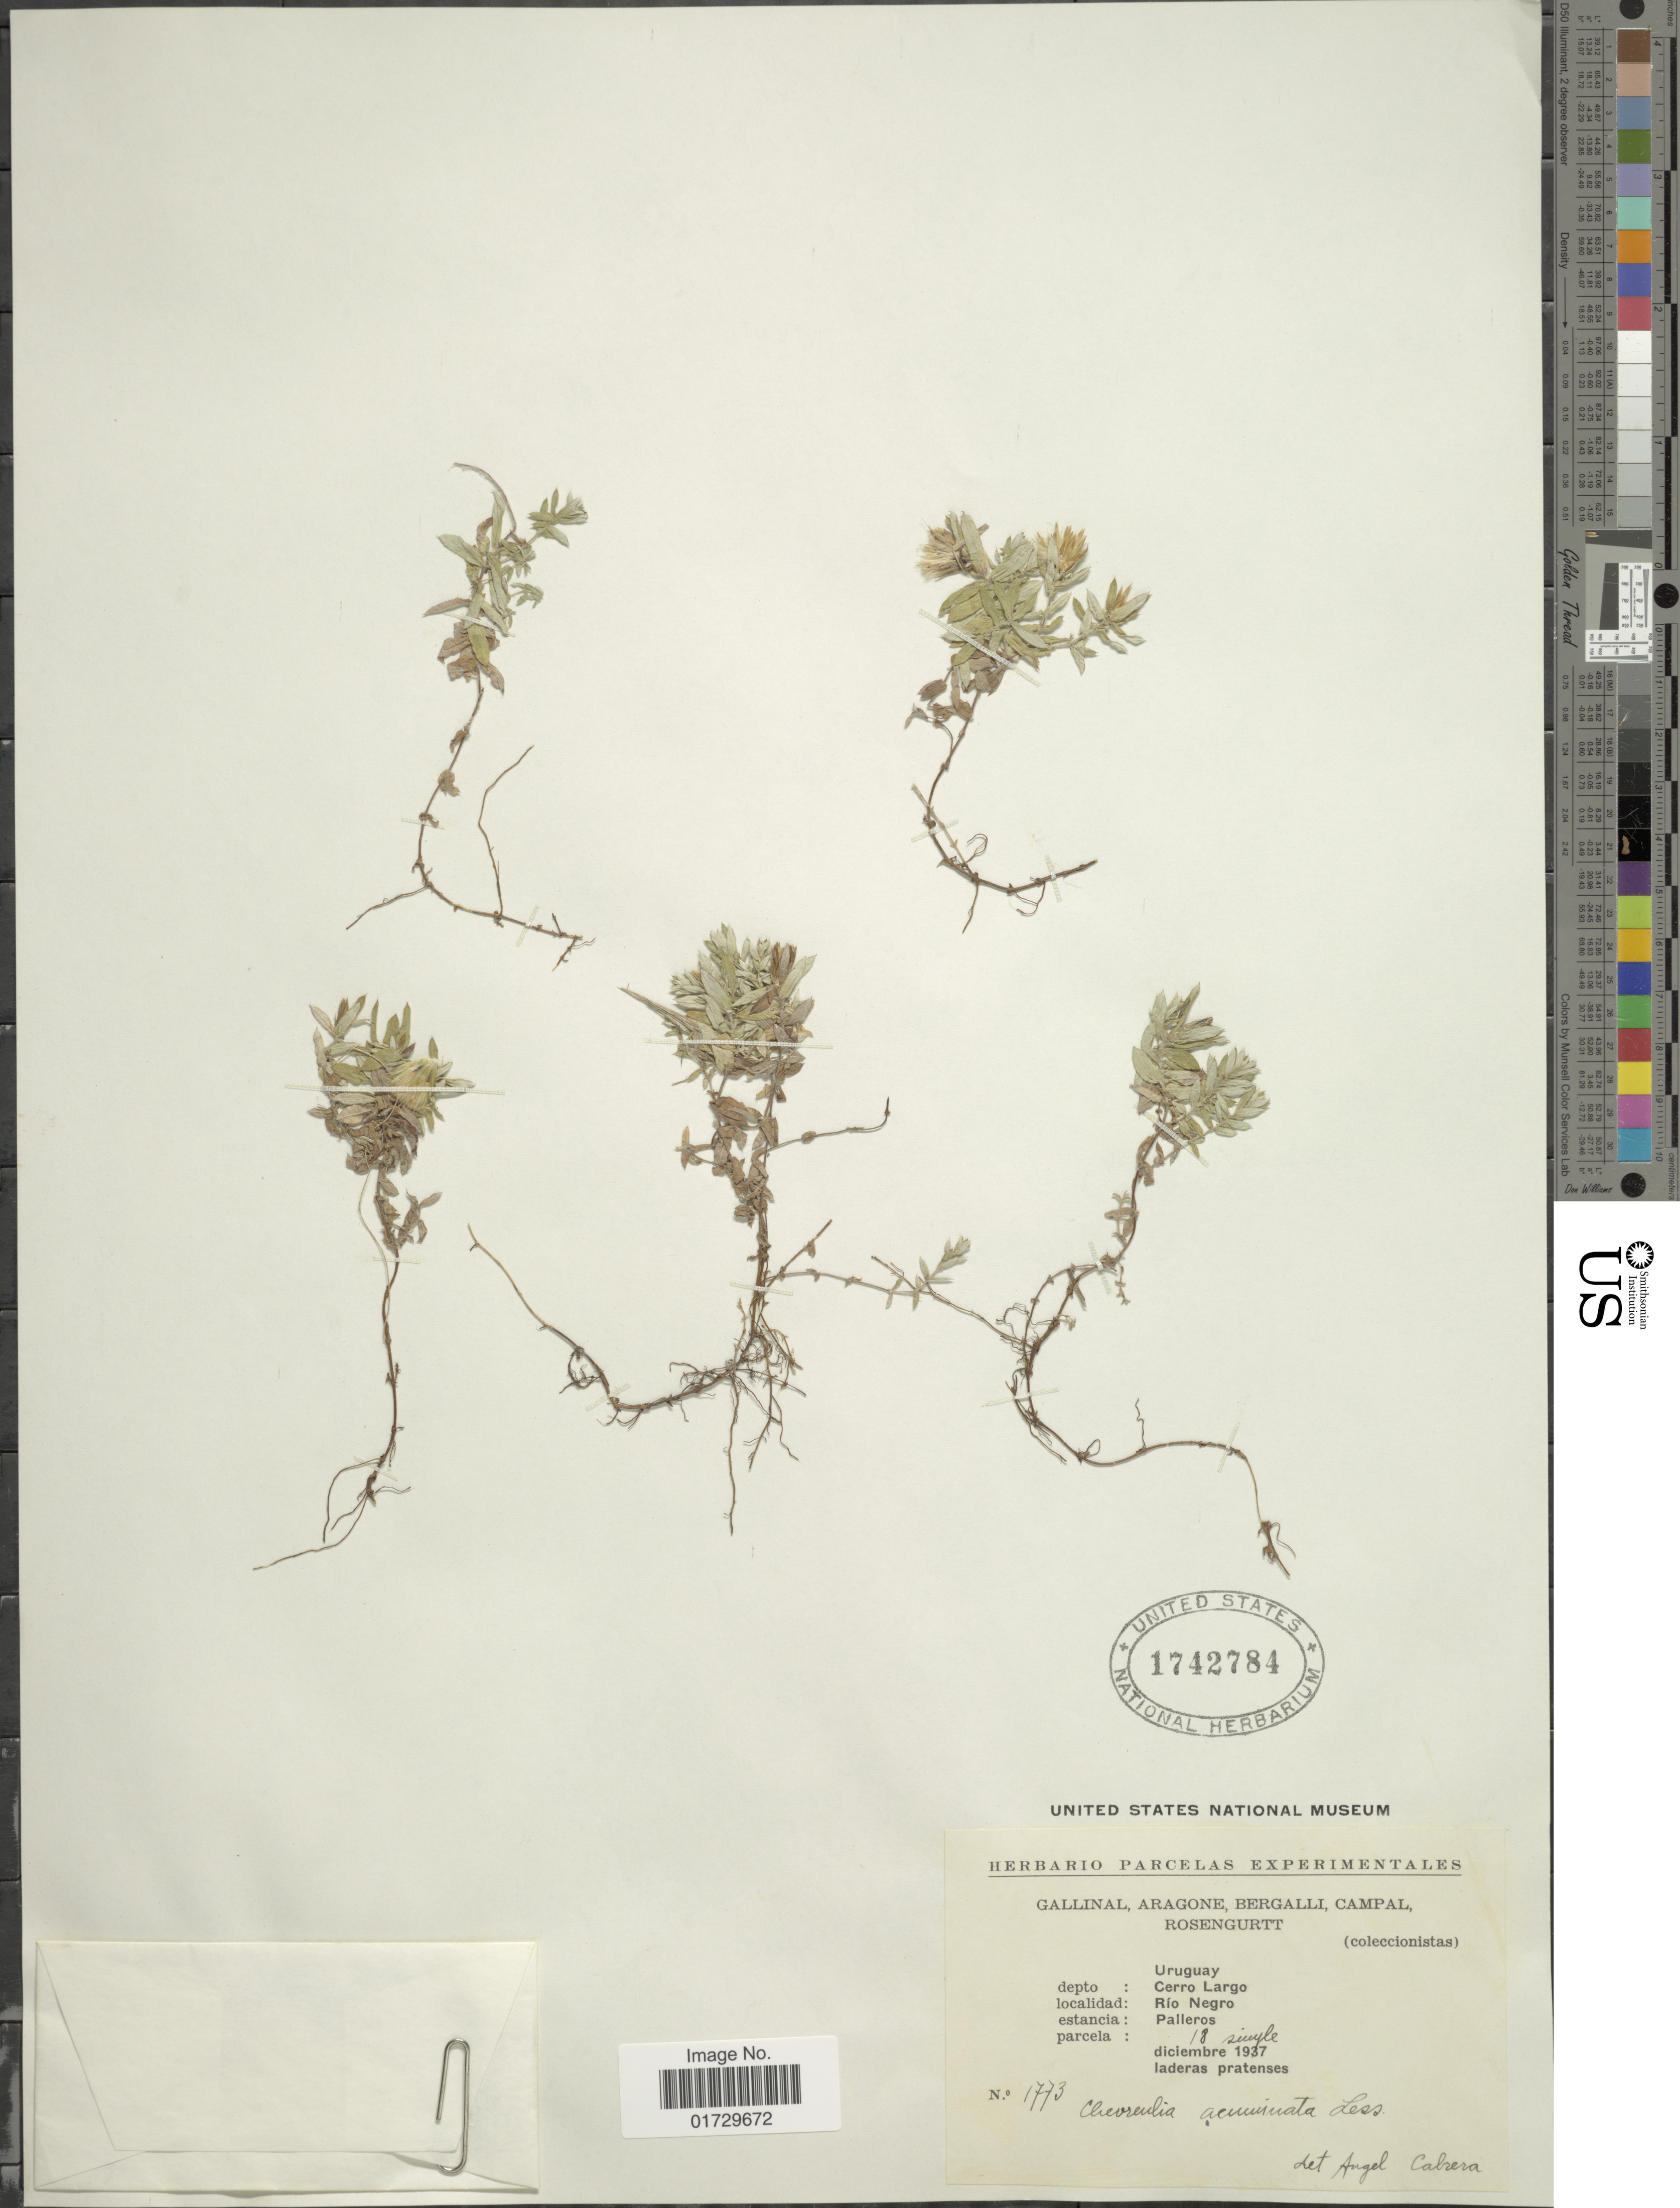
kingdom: Plantae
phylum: Tracheophyta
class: Magnoliopsida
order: Asterales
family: Asteraceae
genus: Chevreulia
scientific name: Chevreulia acuminata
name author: Less.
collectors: -. Gallinal, -- Aragone, -- Bergalli, -- Campal & Rosengurtt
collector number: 1773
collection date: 1937-12-18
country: Uruguay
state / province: Cerro Largo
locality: Rio Negro, Estancia Palleros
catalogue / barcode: US 1742784